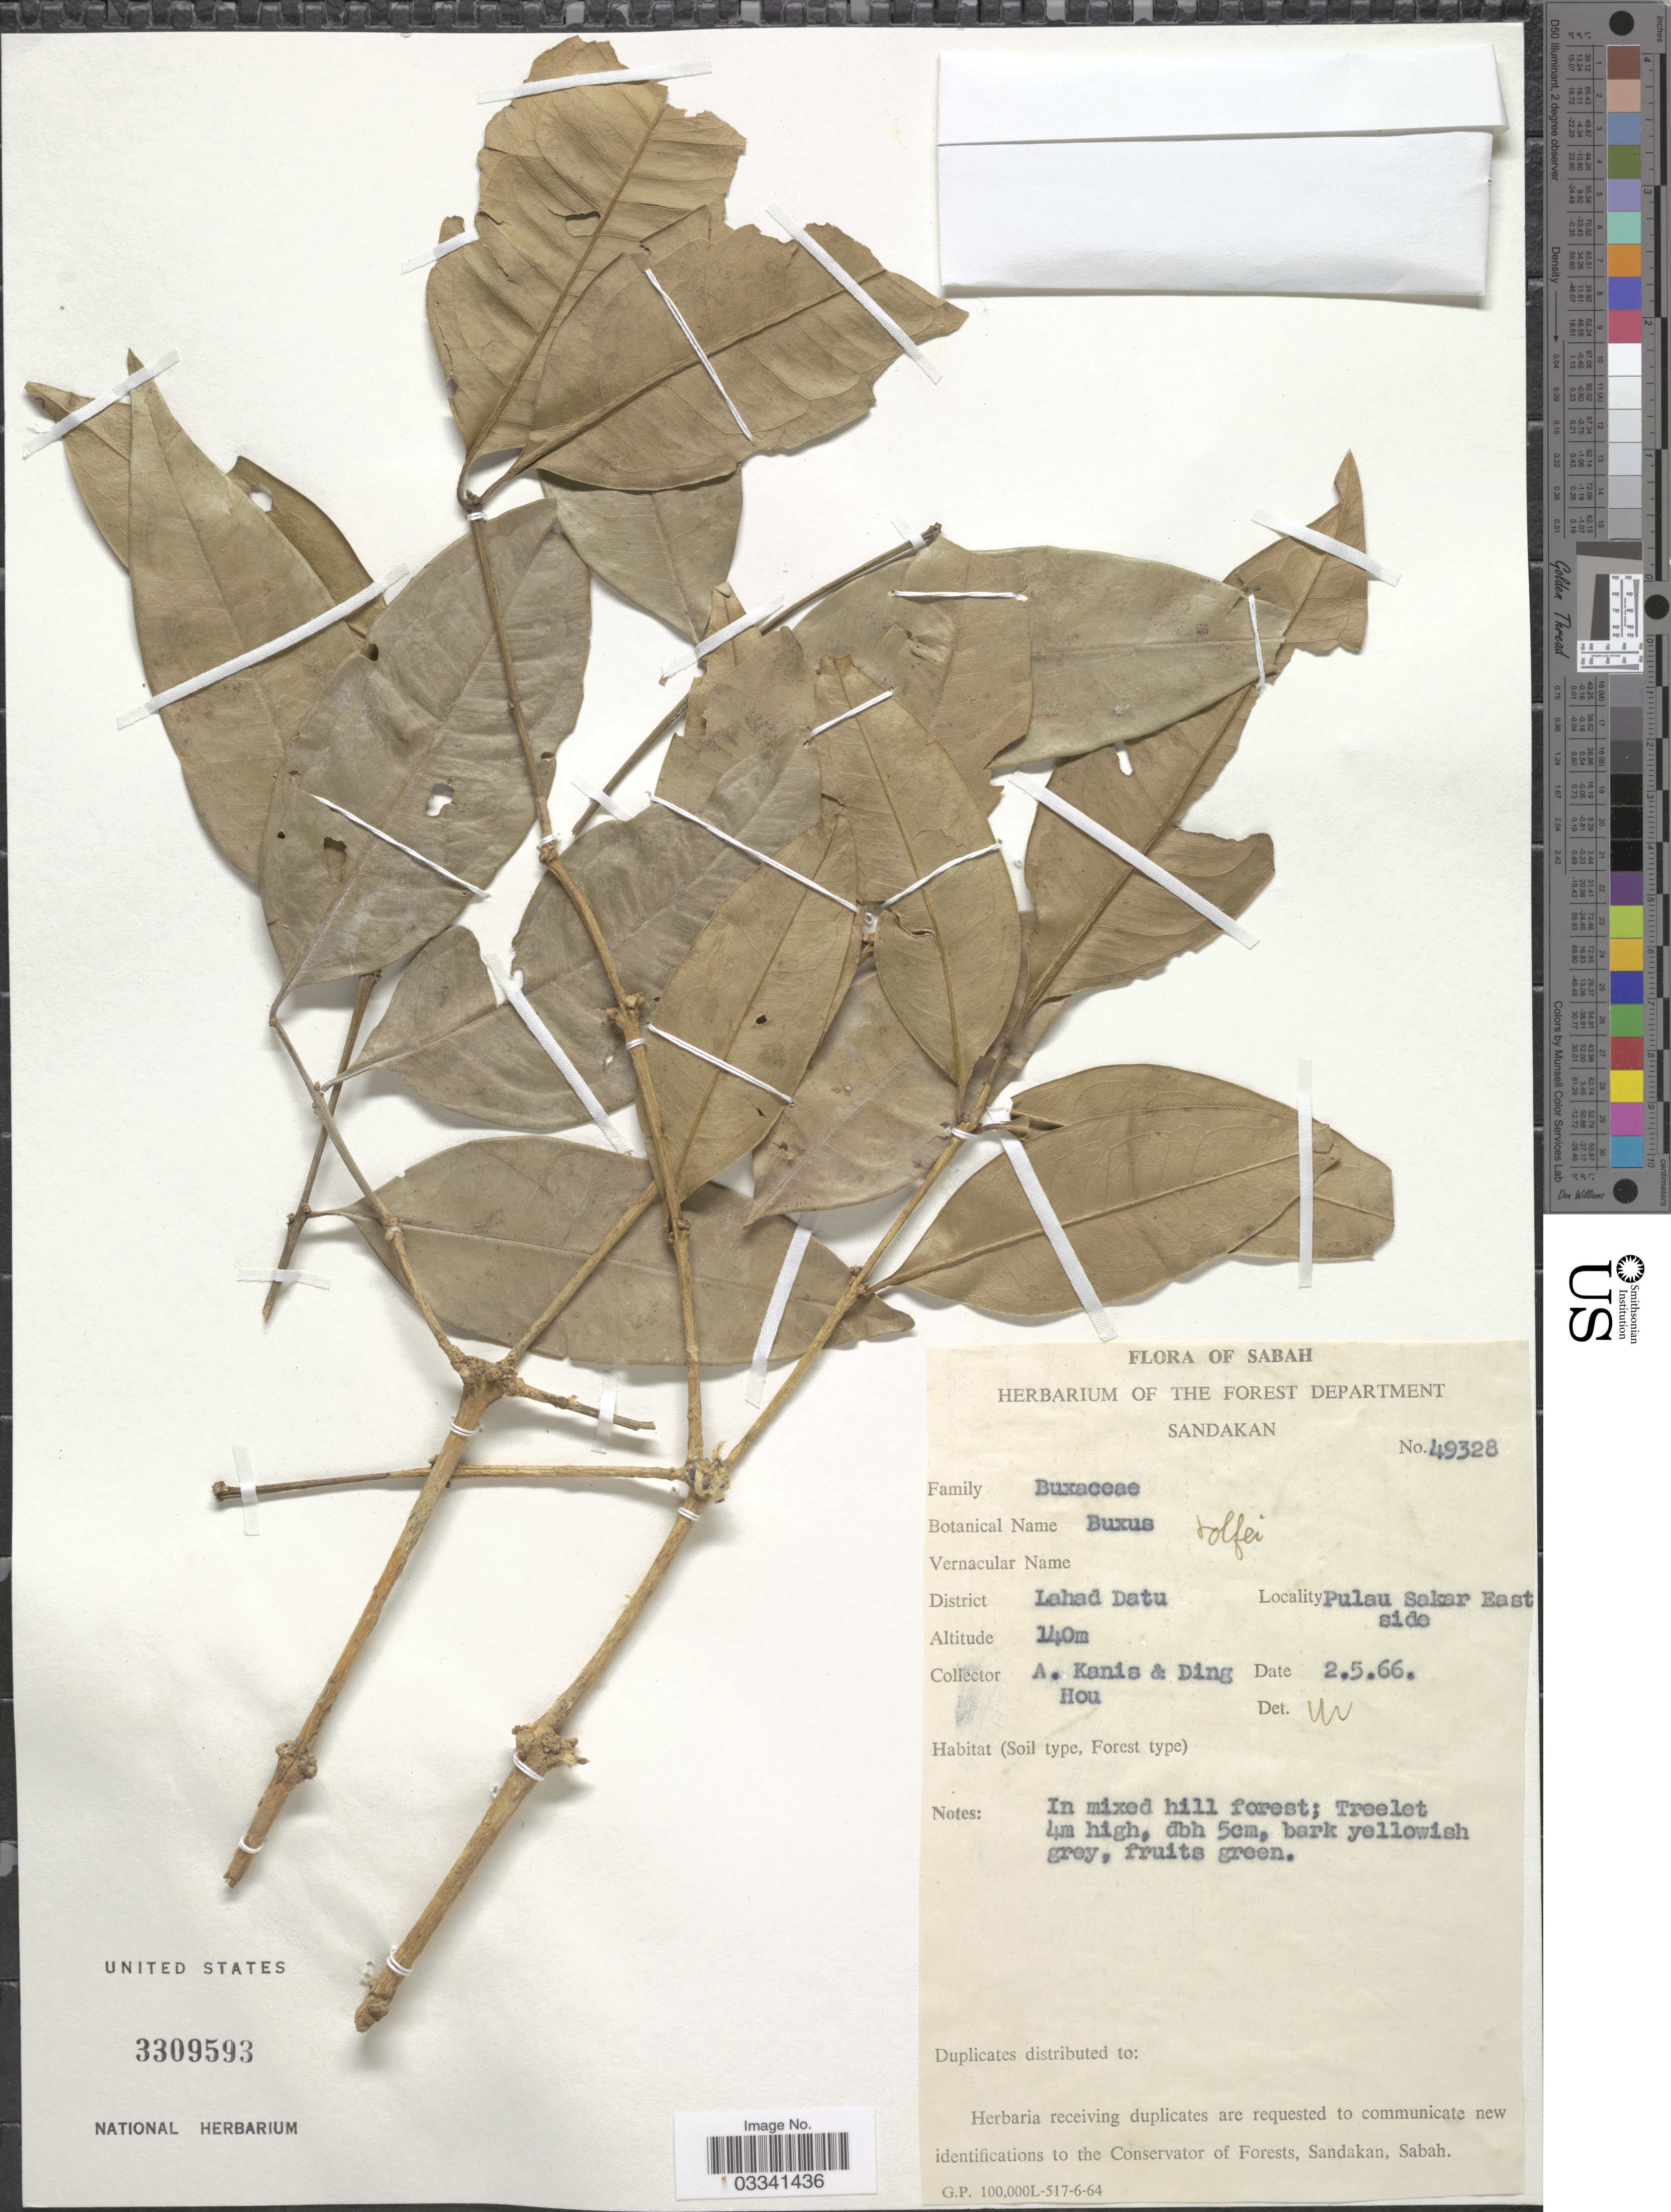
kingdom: Plantae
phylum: Tracheophyta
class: Magnoliopsida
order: Buxales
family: Buxaceae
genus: Buxus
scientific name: Buxus rolfei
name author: S. Vidal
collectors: A. Kanis & Ding Hou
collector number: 49328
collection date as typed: Transcribed d/m/y: 2/5/66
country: Malaysia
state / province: Sabah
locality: District Lehad Datu. Pulau Sakar East side.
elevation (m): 140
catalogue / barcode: US 3309593